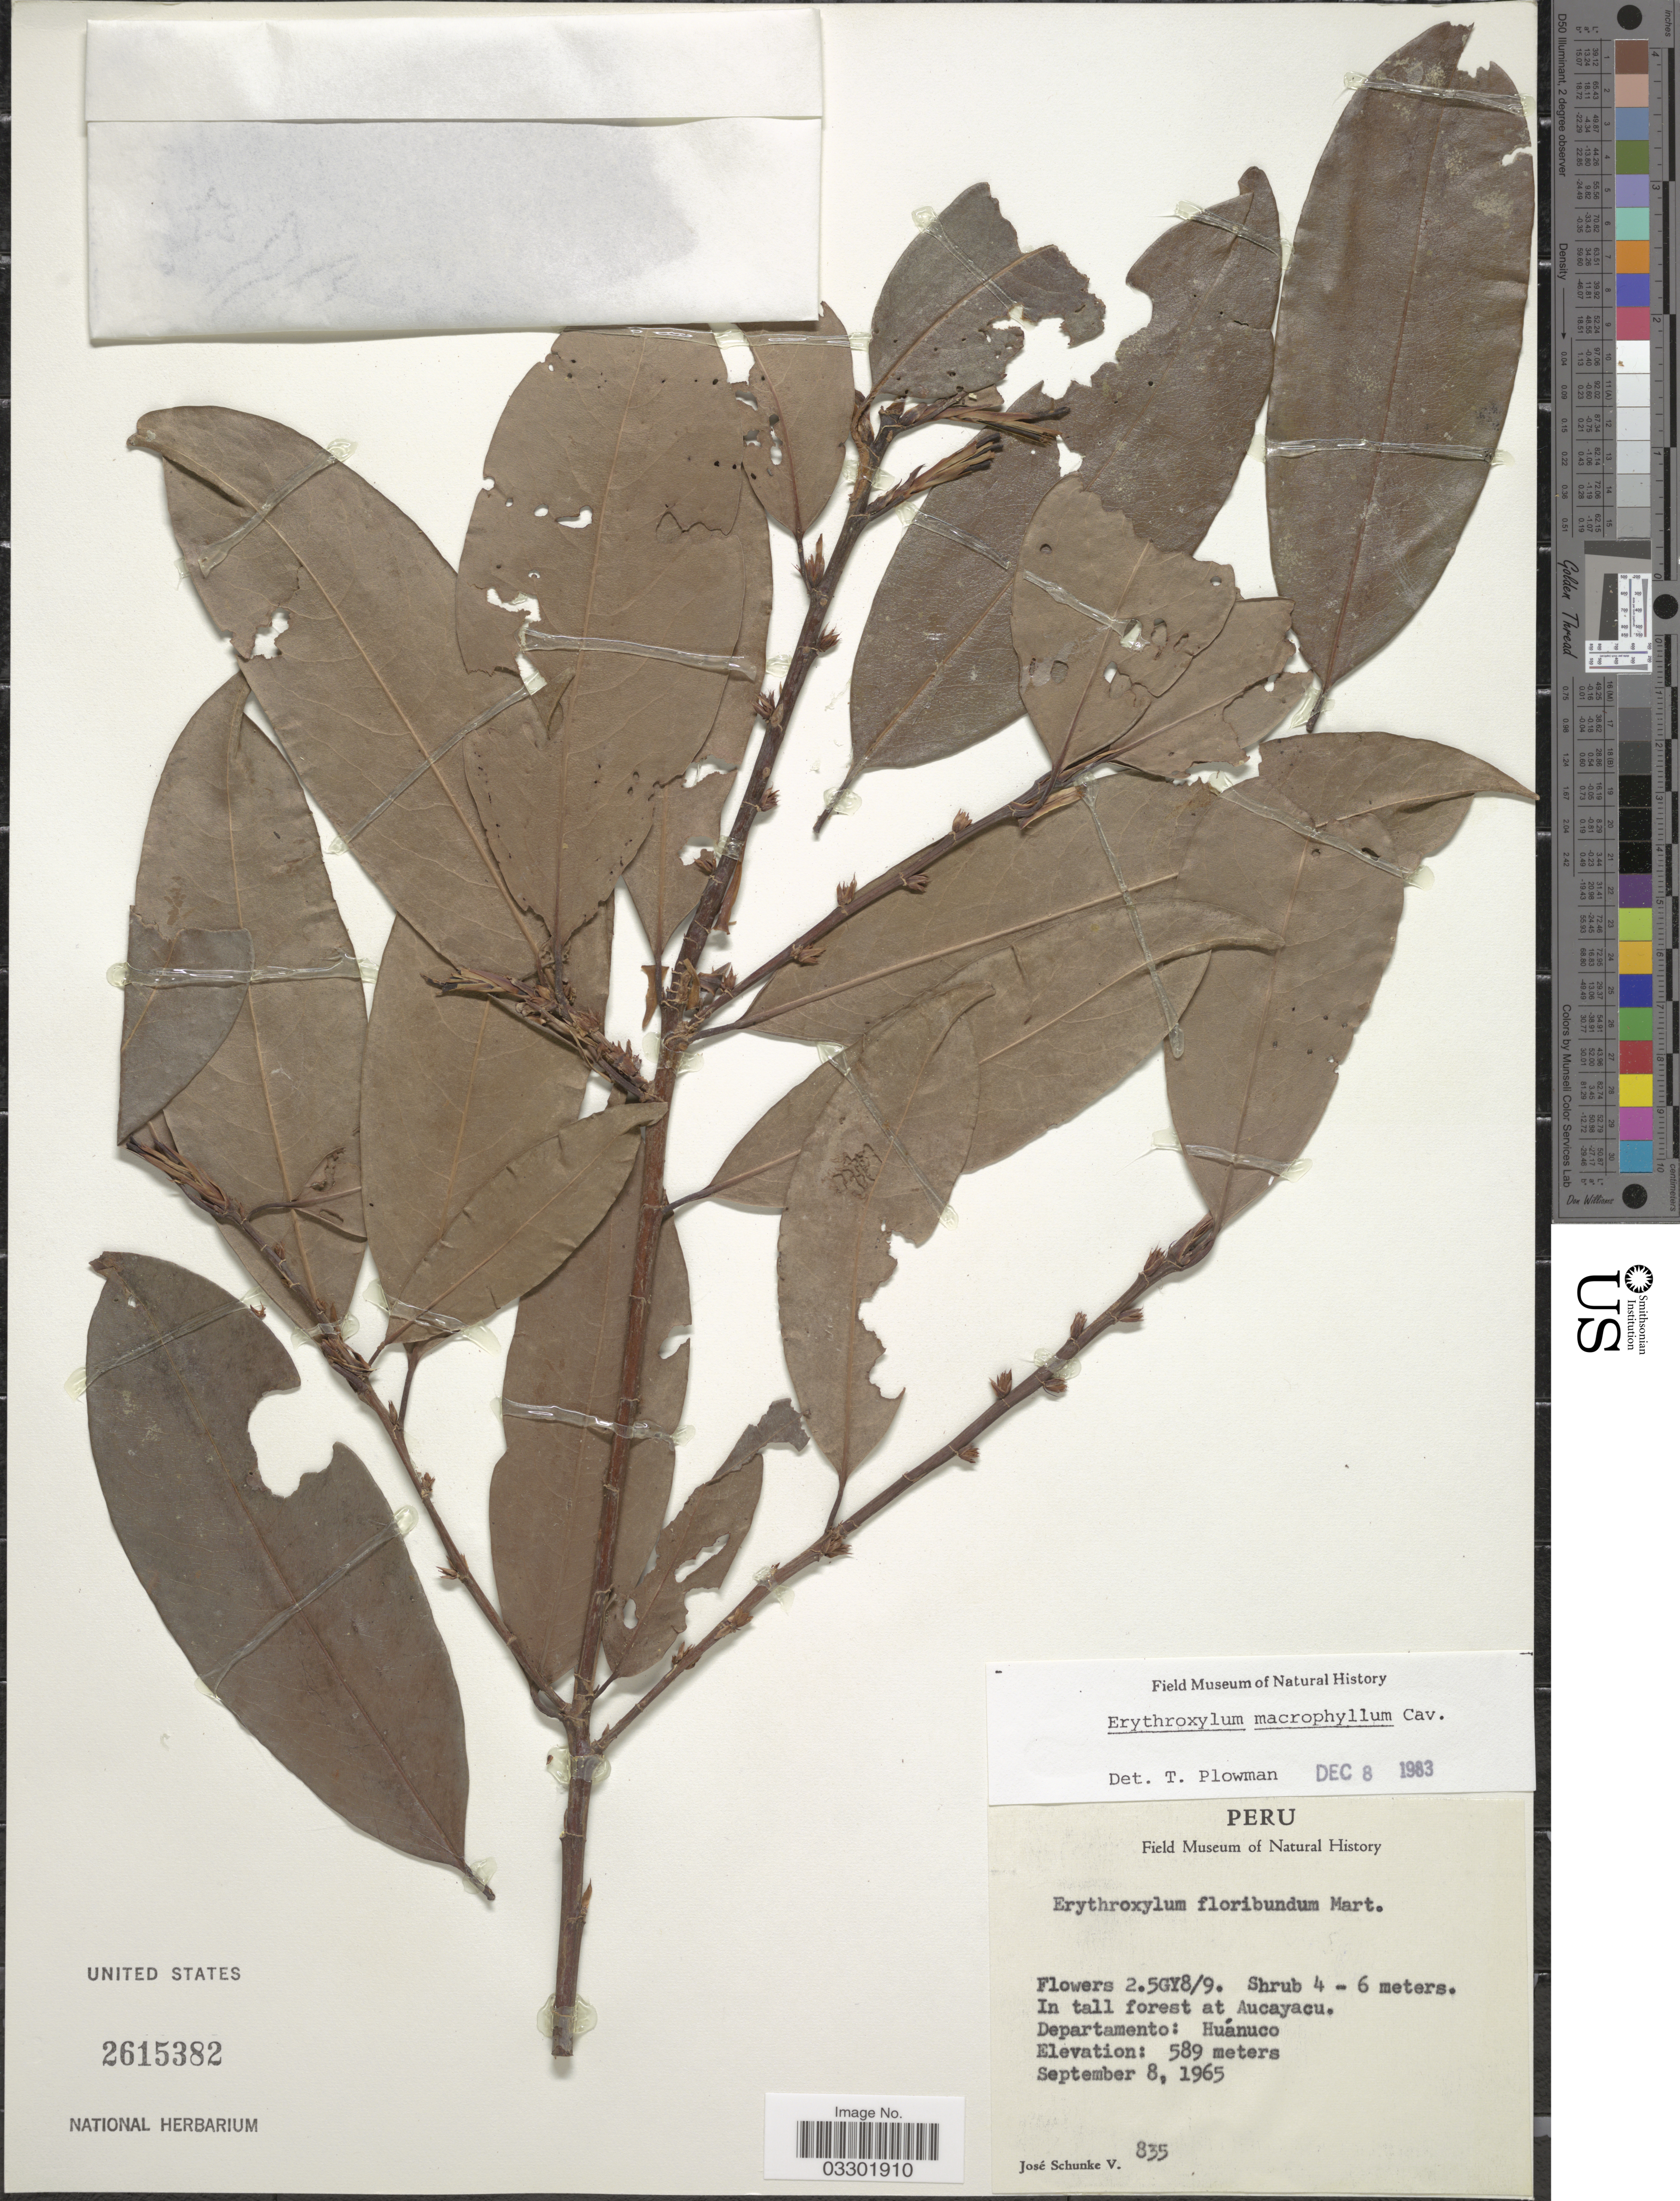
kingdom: Plantae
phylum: Tracheophyta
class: Magnoliopsida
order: Malpighiales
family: Erythroxylaceae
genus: Erythroxylum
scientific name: Erythroxylum macrophyllum var. macrophyllum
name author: Cav.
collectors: J. Schunke Vigo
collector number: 835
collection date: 1965-09-08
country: Peru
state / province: Huánuco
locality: Departamento: Huánuco.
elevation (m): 589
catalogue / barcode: US 2615382